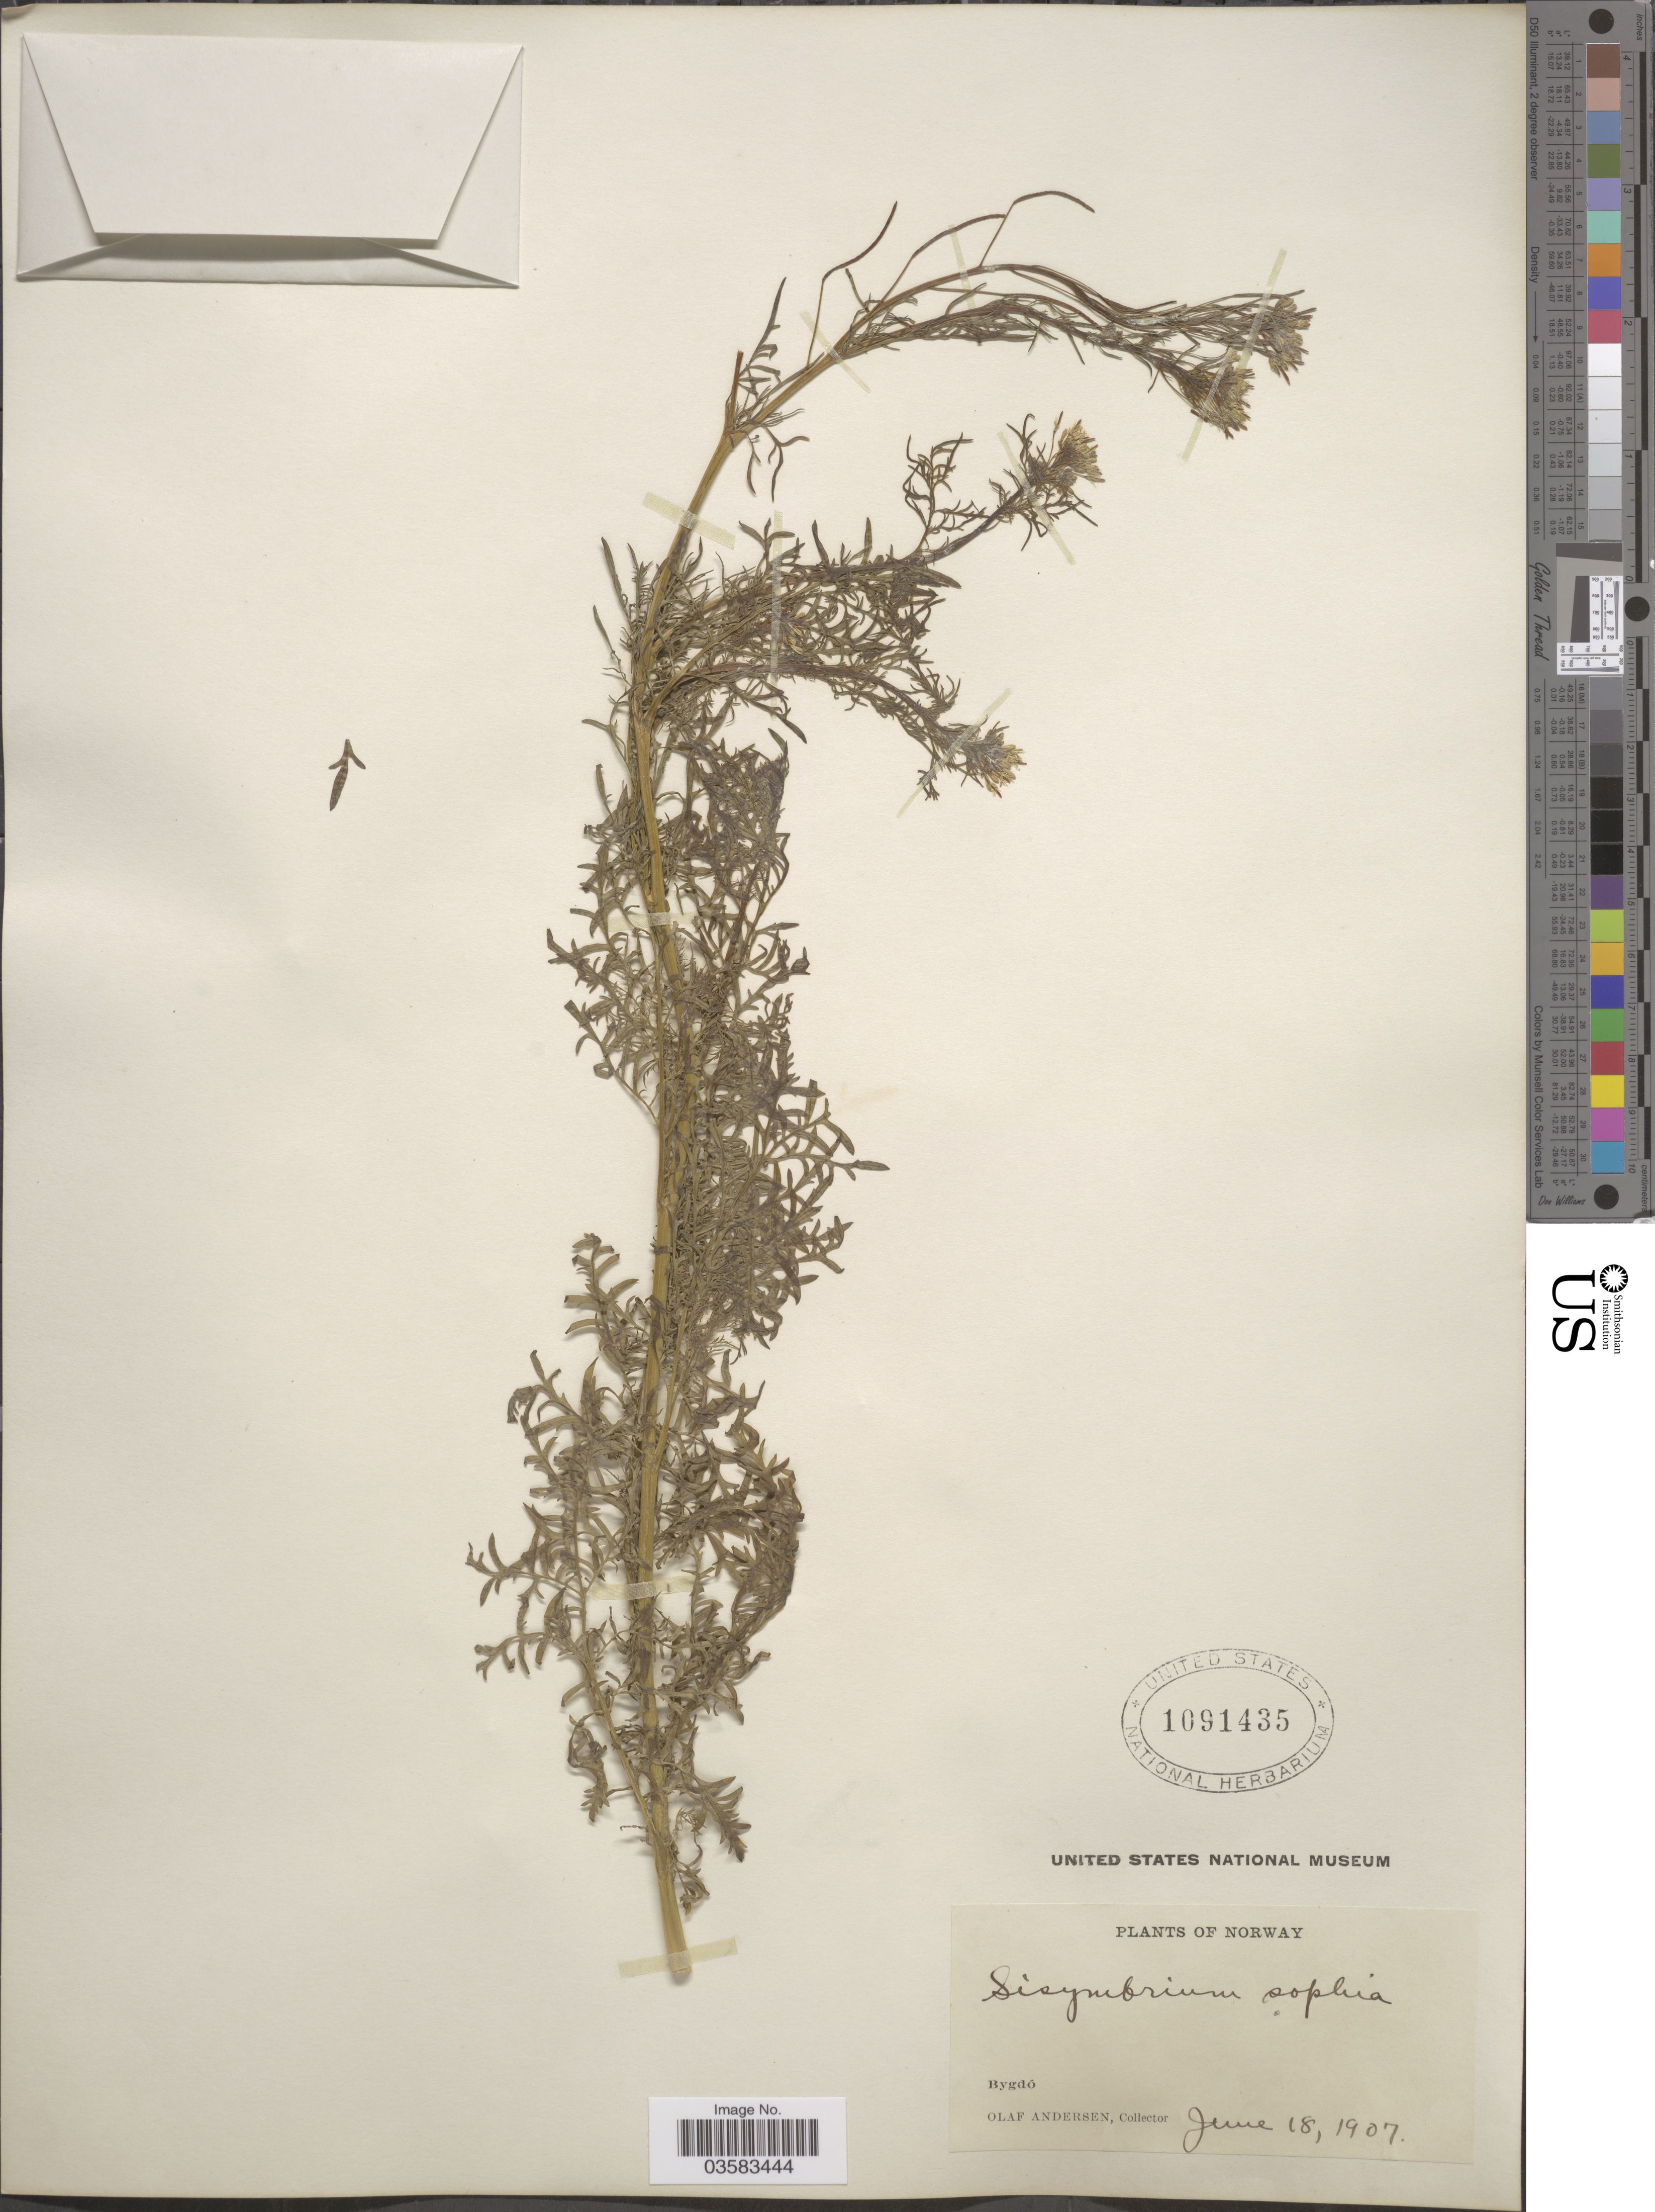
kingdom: Plantae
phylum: Tracheophyta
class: Magnoliopsida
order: Brassicales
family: Brassicaceae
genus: Sisymbrium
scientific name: Sisymbrium sophia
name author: L.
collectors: O. Andersen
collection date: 1907-06-18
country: Norway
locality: Bygdó.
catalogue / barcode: US 1091435